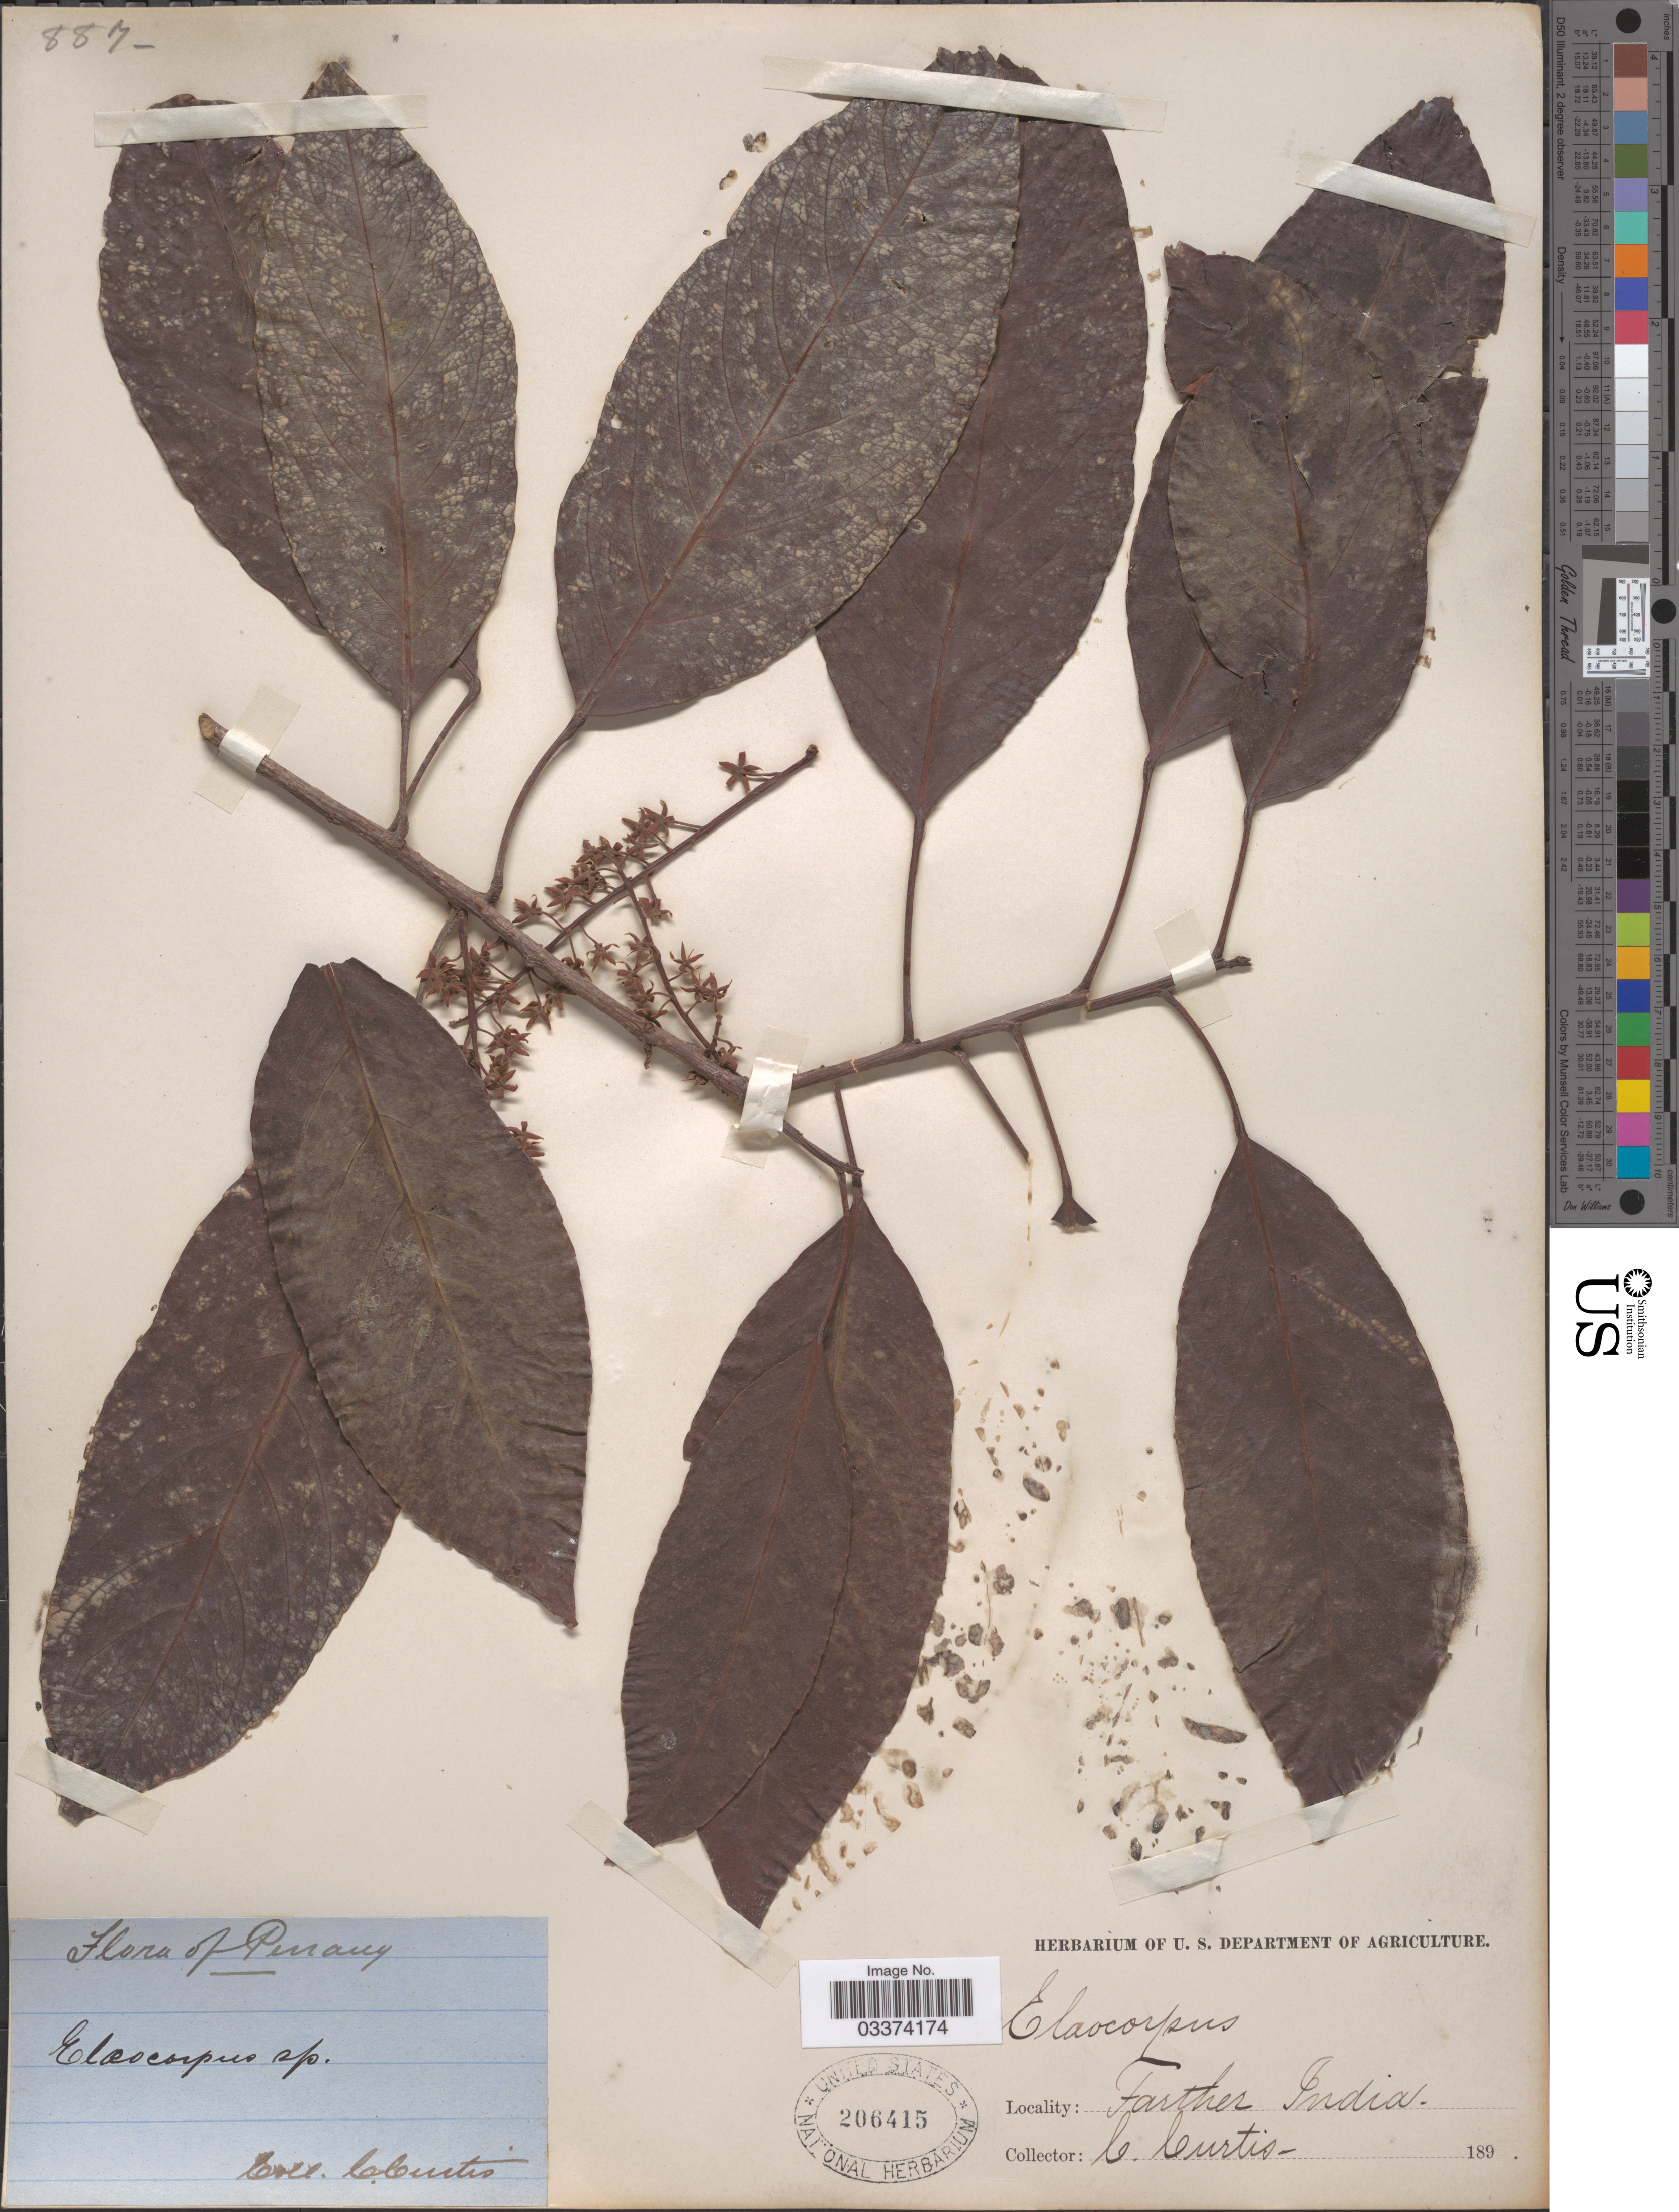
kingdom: Plantae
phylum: Tracheophyta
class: Magnoliopsida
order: Oxalidales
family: Elaeocarpaceae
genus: Elaeocarpus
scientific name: Elaeocarpus sp.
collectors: C. Curtis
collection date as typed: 189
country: Malaysia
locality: Penang. Farther India.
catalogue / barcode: US 206415